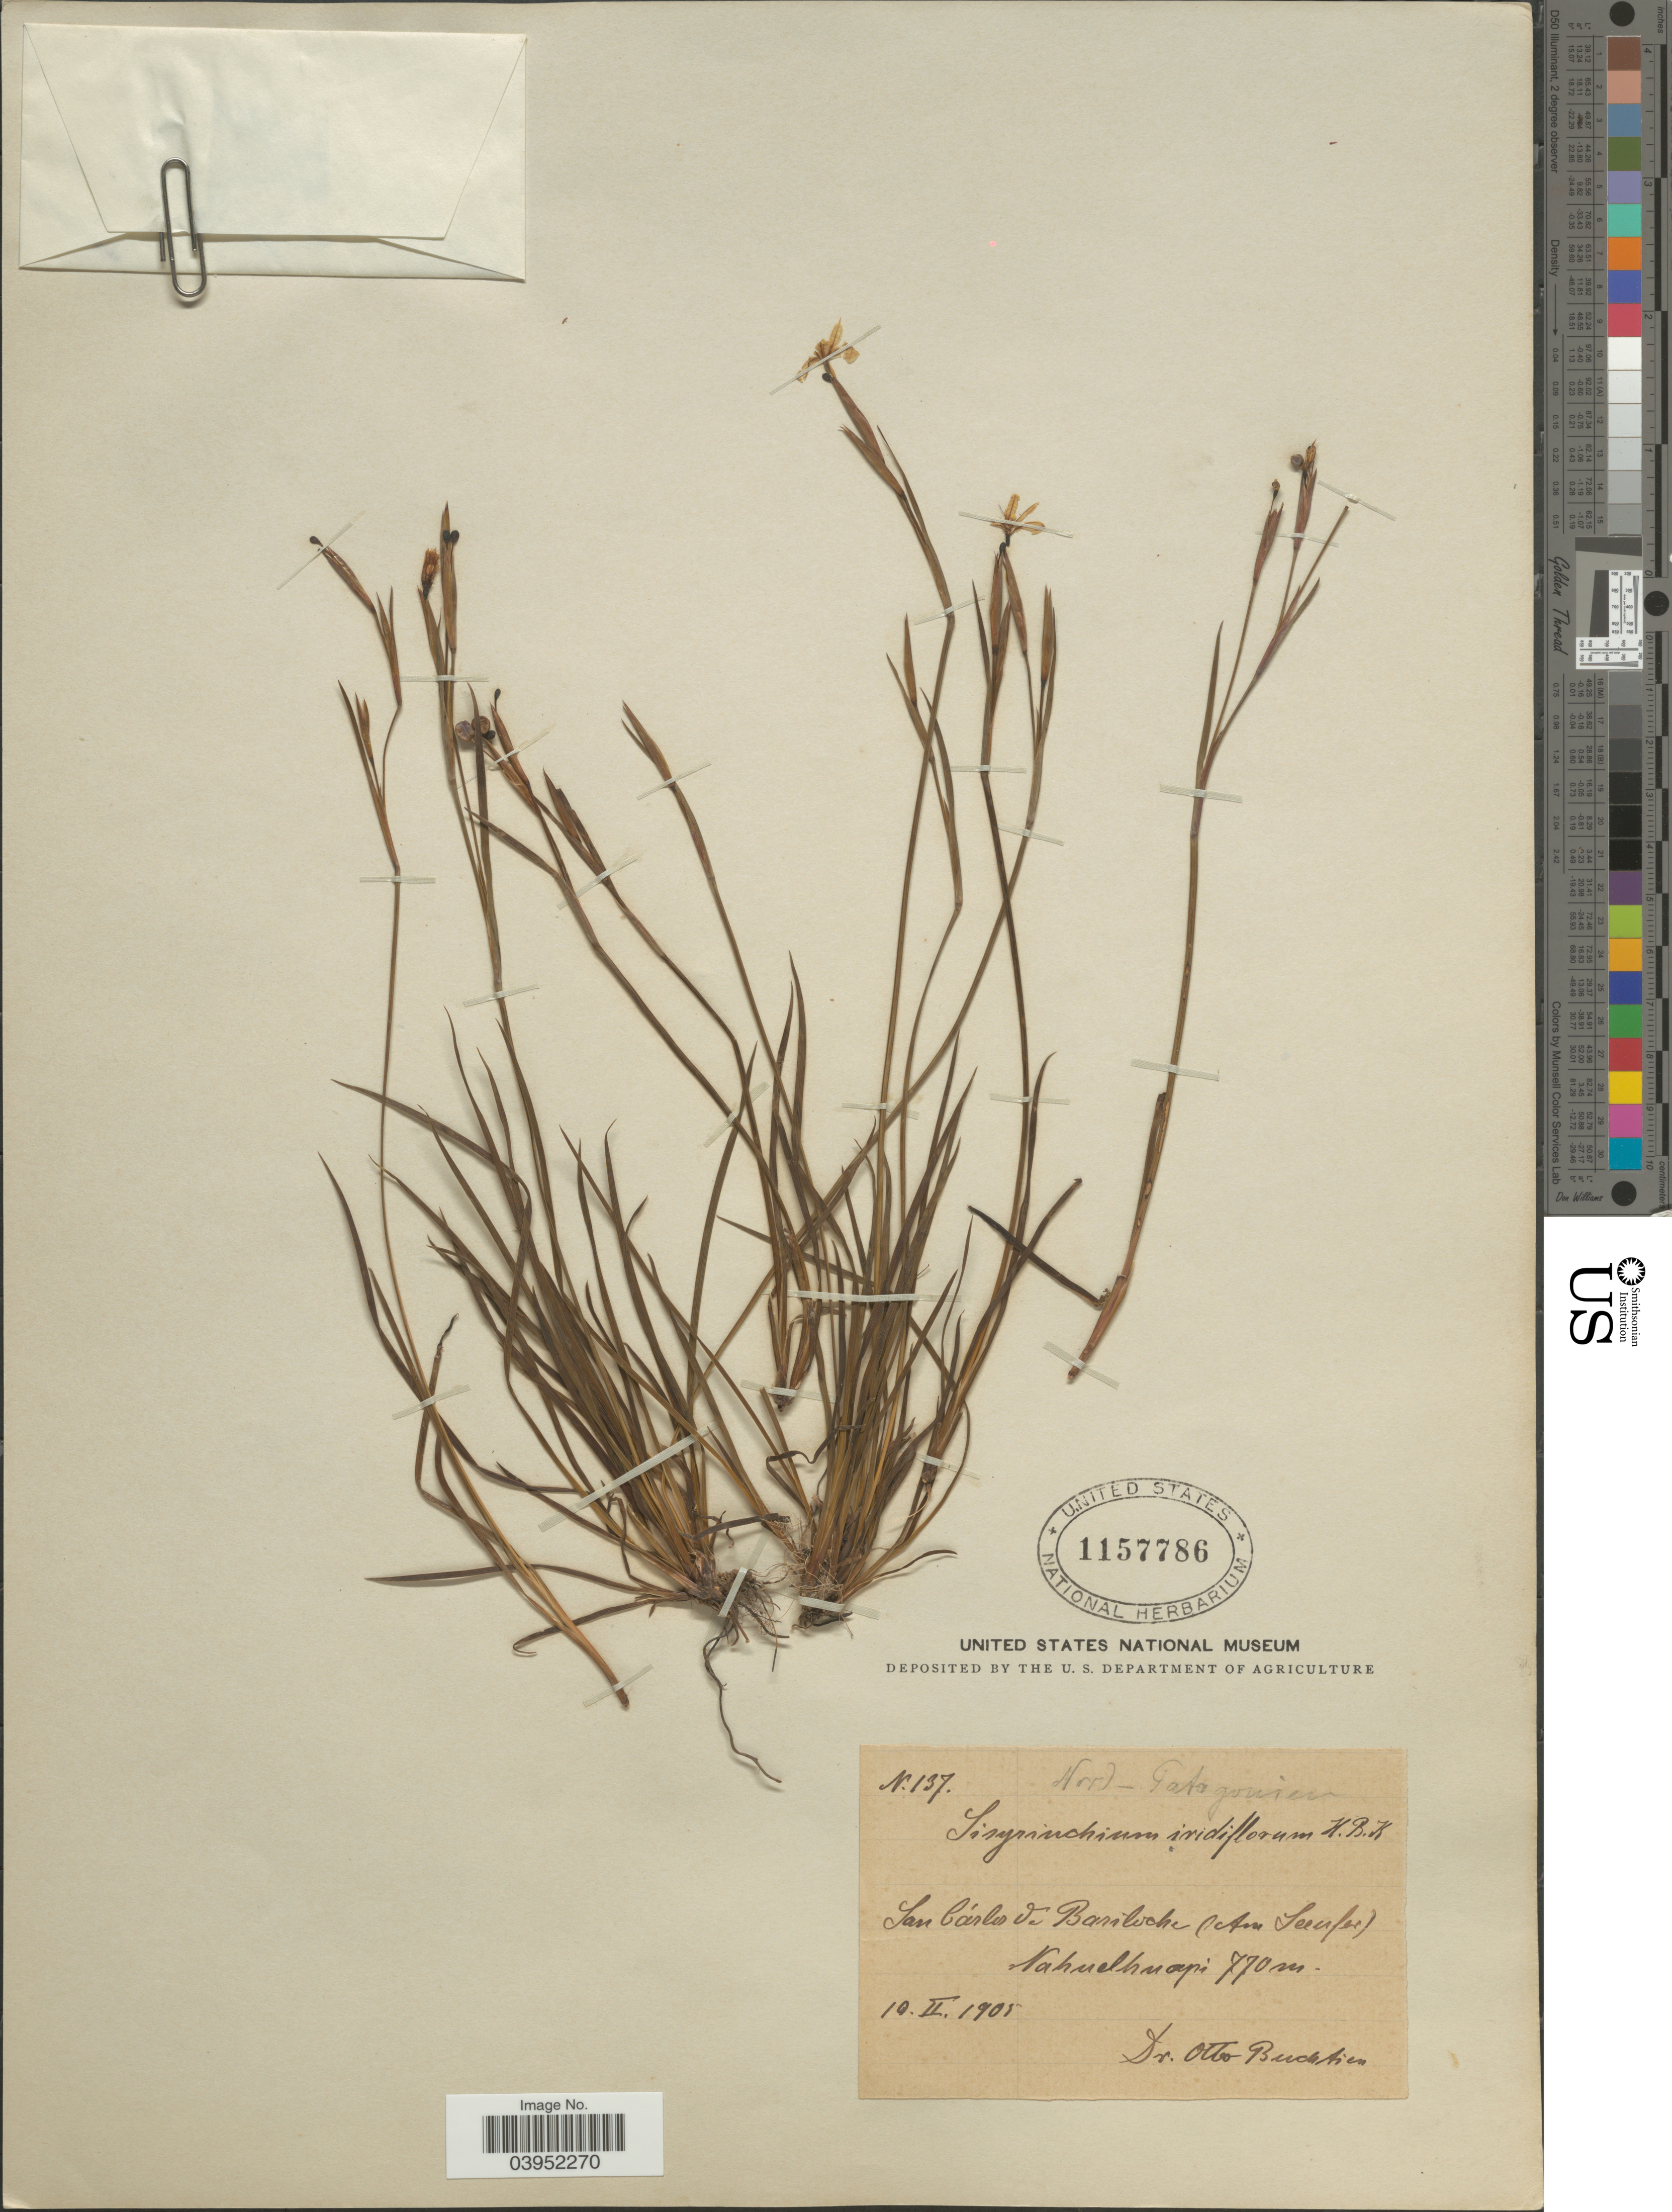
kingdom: Plantae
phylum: Tracheophyta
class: Liliopsida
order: Asparagales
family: Iridaceae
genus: Sisyrinchium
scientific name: Sisyrinchium micranthum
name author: Cav.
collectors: O. Buchtien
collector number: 137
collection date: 1905-02-10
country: Argentina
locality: Nord-Patagonien. San Cárlos de Bariloche (Am Saufor). Nahuelhuapi.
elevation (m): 770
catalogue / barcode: US 1157786